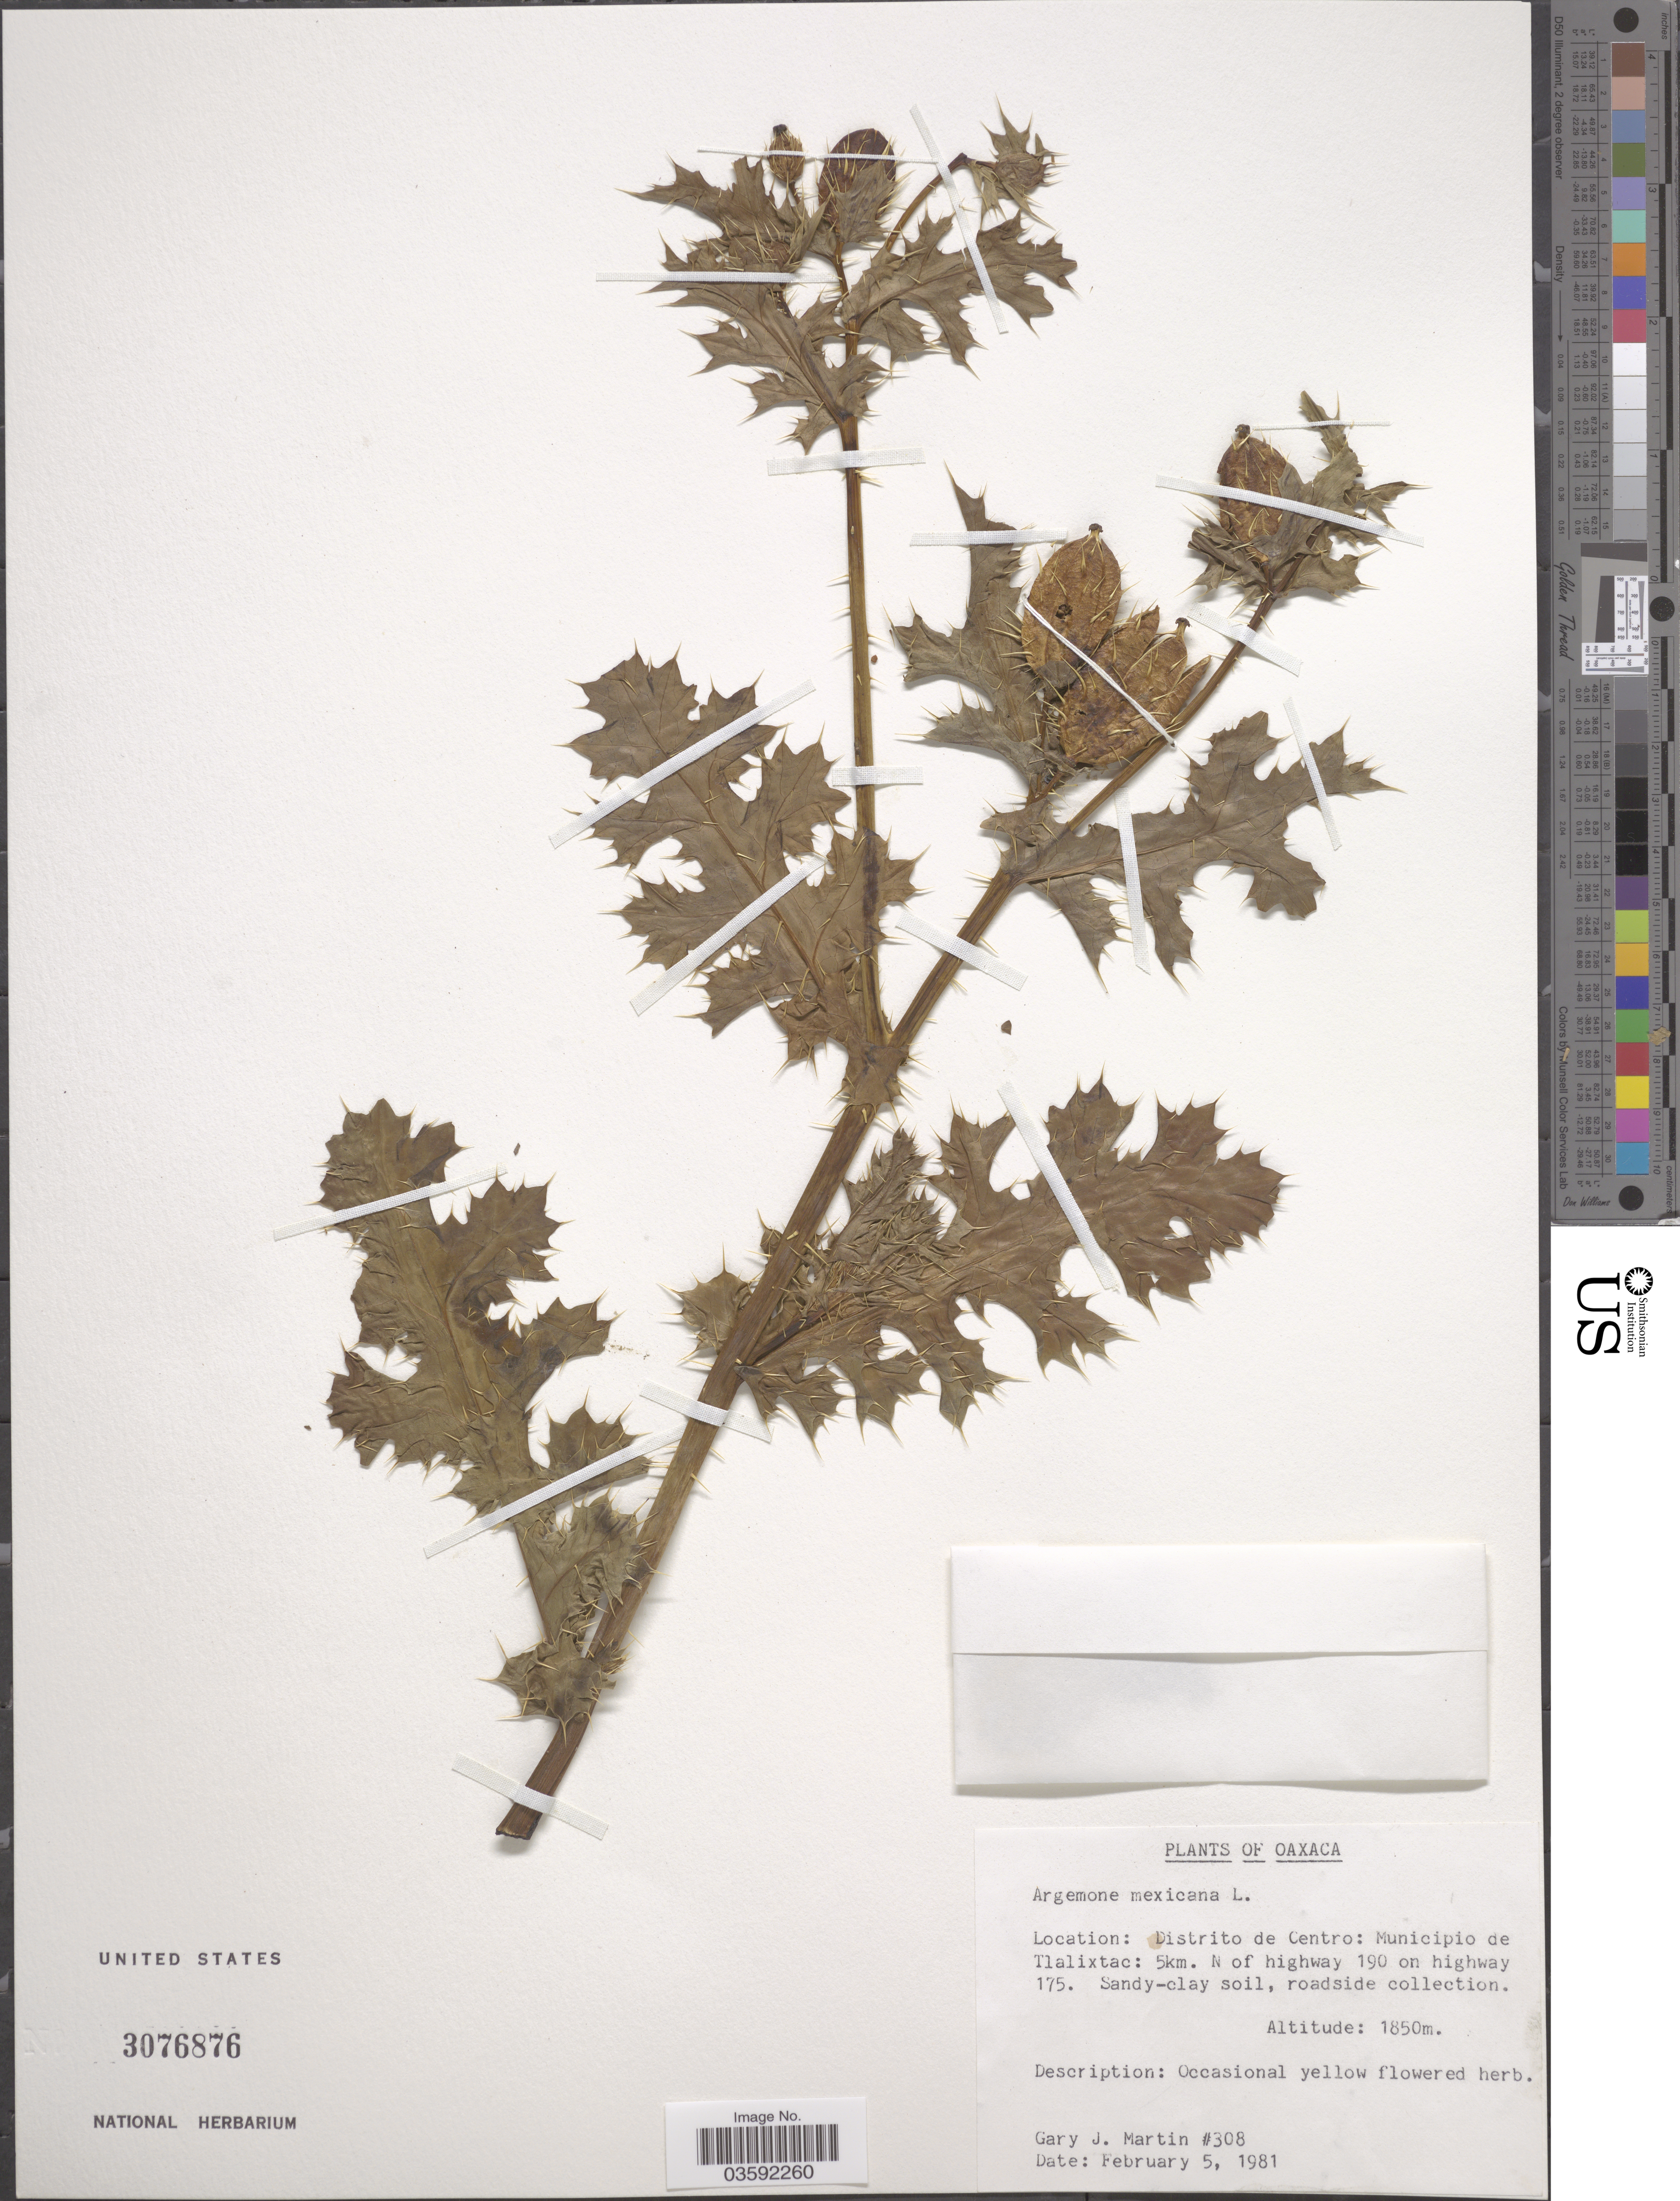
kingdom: Plantae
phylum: Tracheophyta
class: Magnoliopsida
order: Ranunculales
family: Papaveraceae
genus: Argemone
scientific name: Argemone mexicana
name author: L.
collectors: G. J. Martin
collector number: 308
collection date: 1981-02-05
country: Mexico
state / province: Oaxaca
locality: Distrito de Centro: Municipio de Tlalixtac: 5km. N of highway 190 on highway 175.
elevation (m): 1850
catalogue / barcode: US 3076876